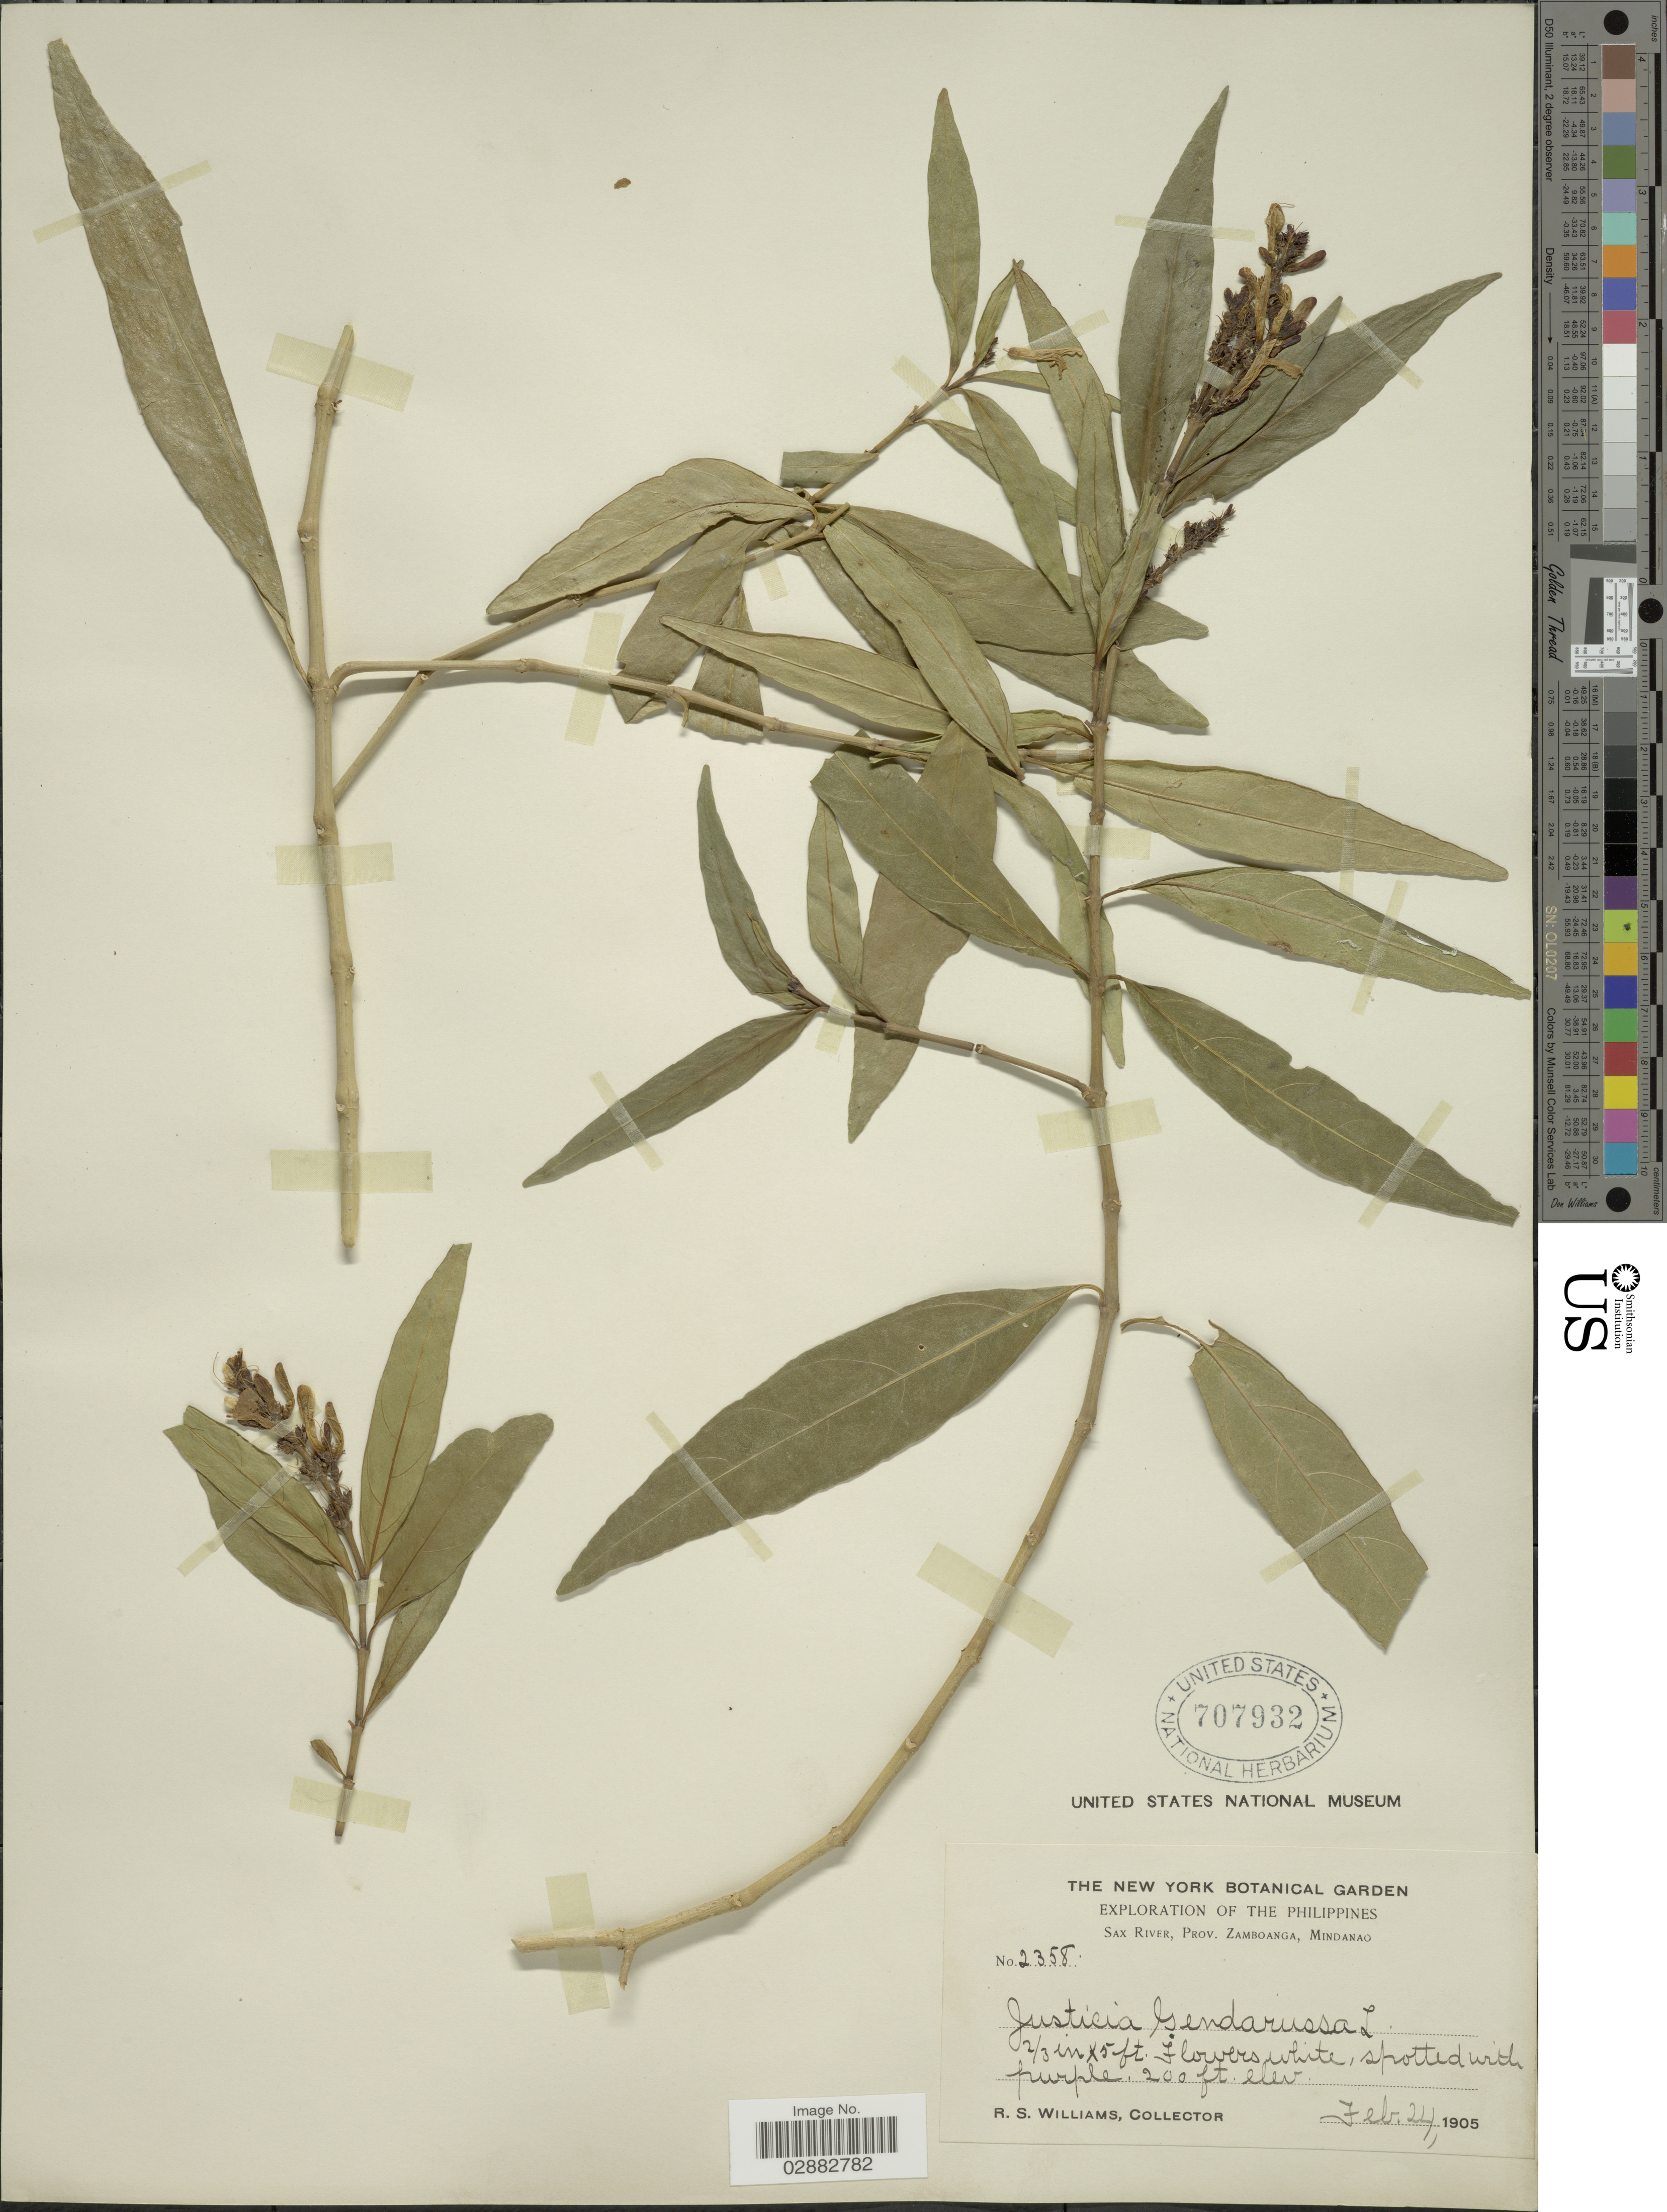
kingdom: Plantae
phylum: Tracheophyta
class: Magnoliopsida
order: Lamiales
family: Acanthaceae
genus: Justicia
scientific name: Justicia gendarussa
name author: Burm. f.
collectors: R. S. Williams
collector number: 2358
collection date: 1905-02-24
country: Philippines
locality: Sax River, Prov. Zamboanga, Mindanao.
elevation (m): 61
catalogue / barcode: US 707932